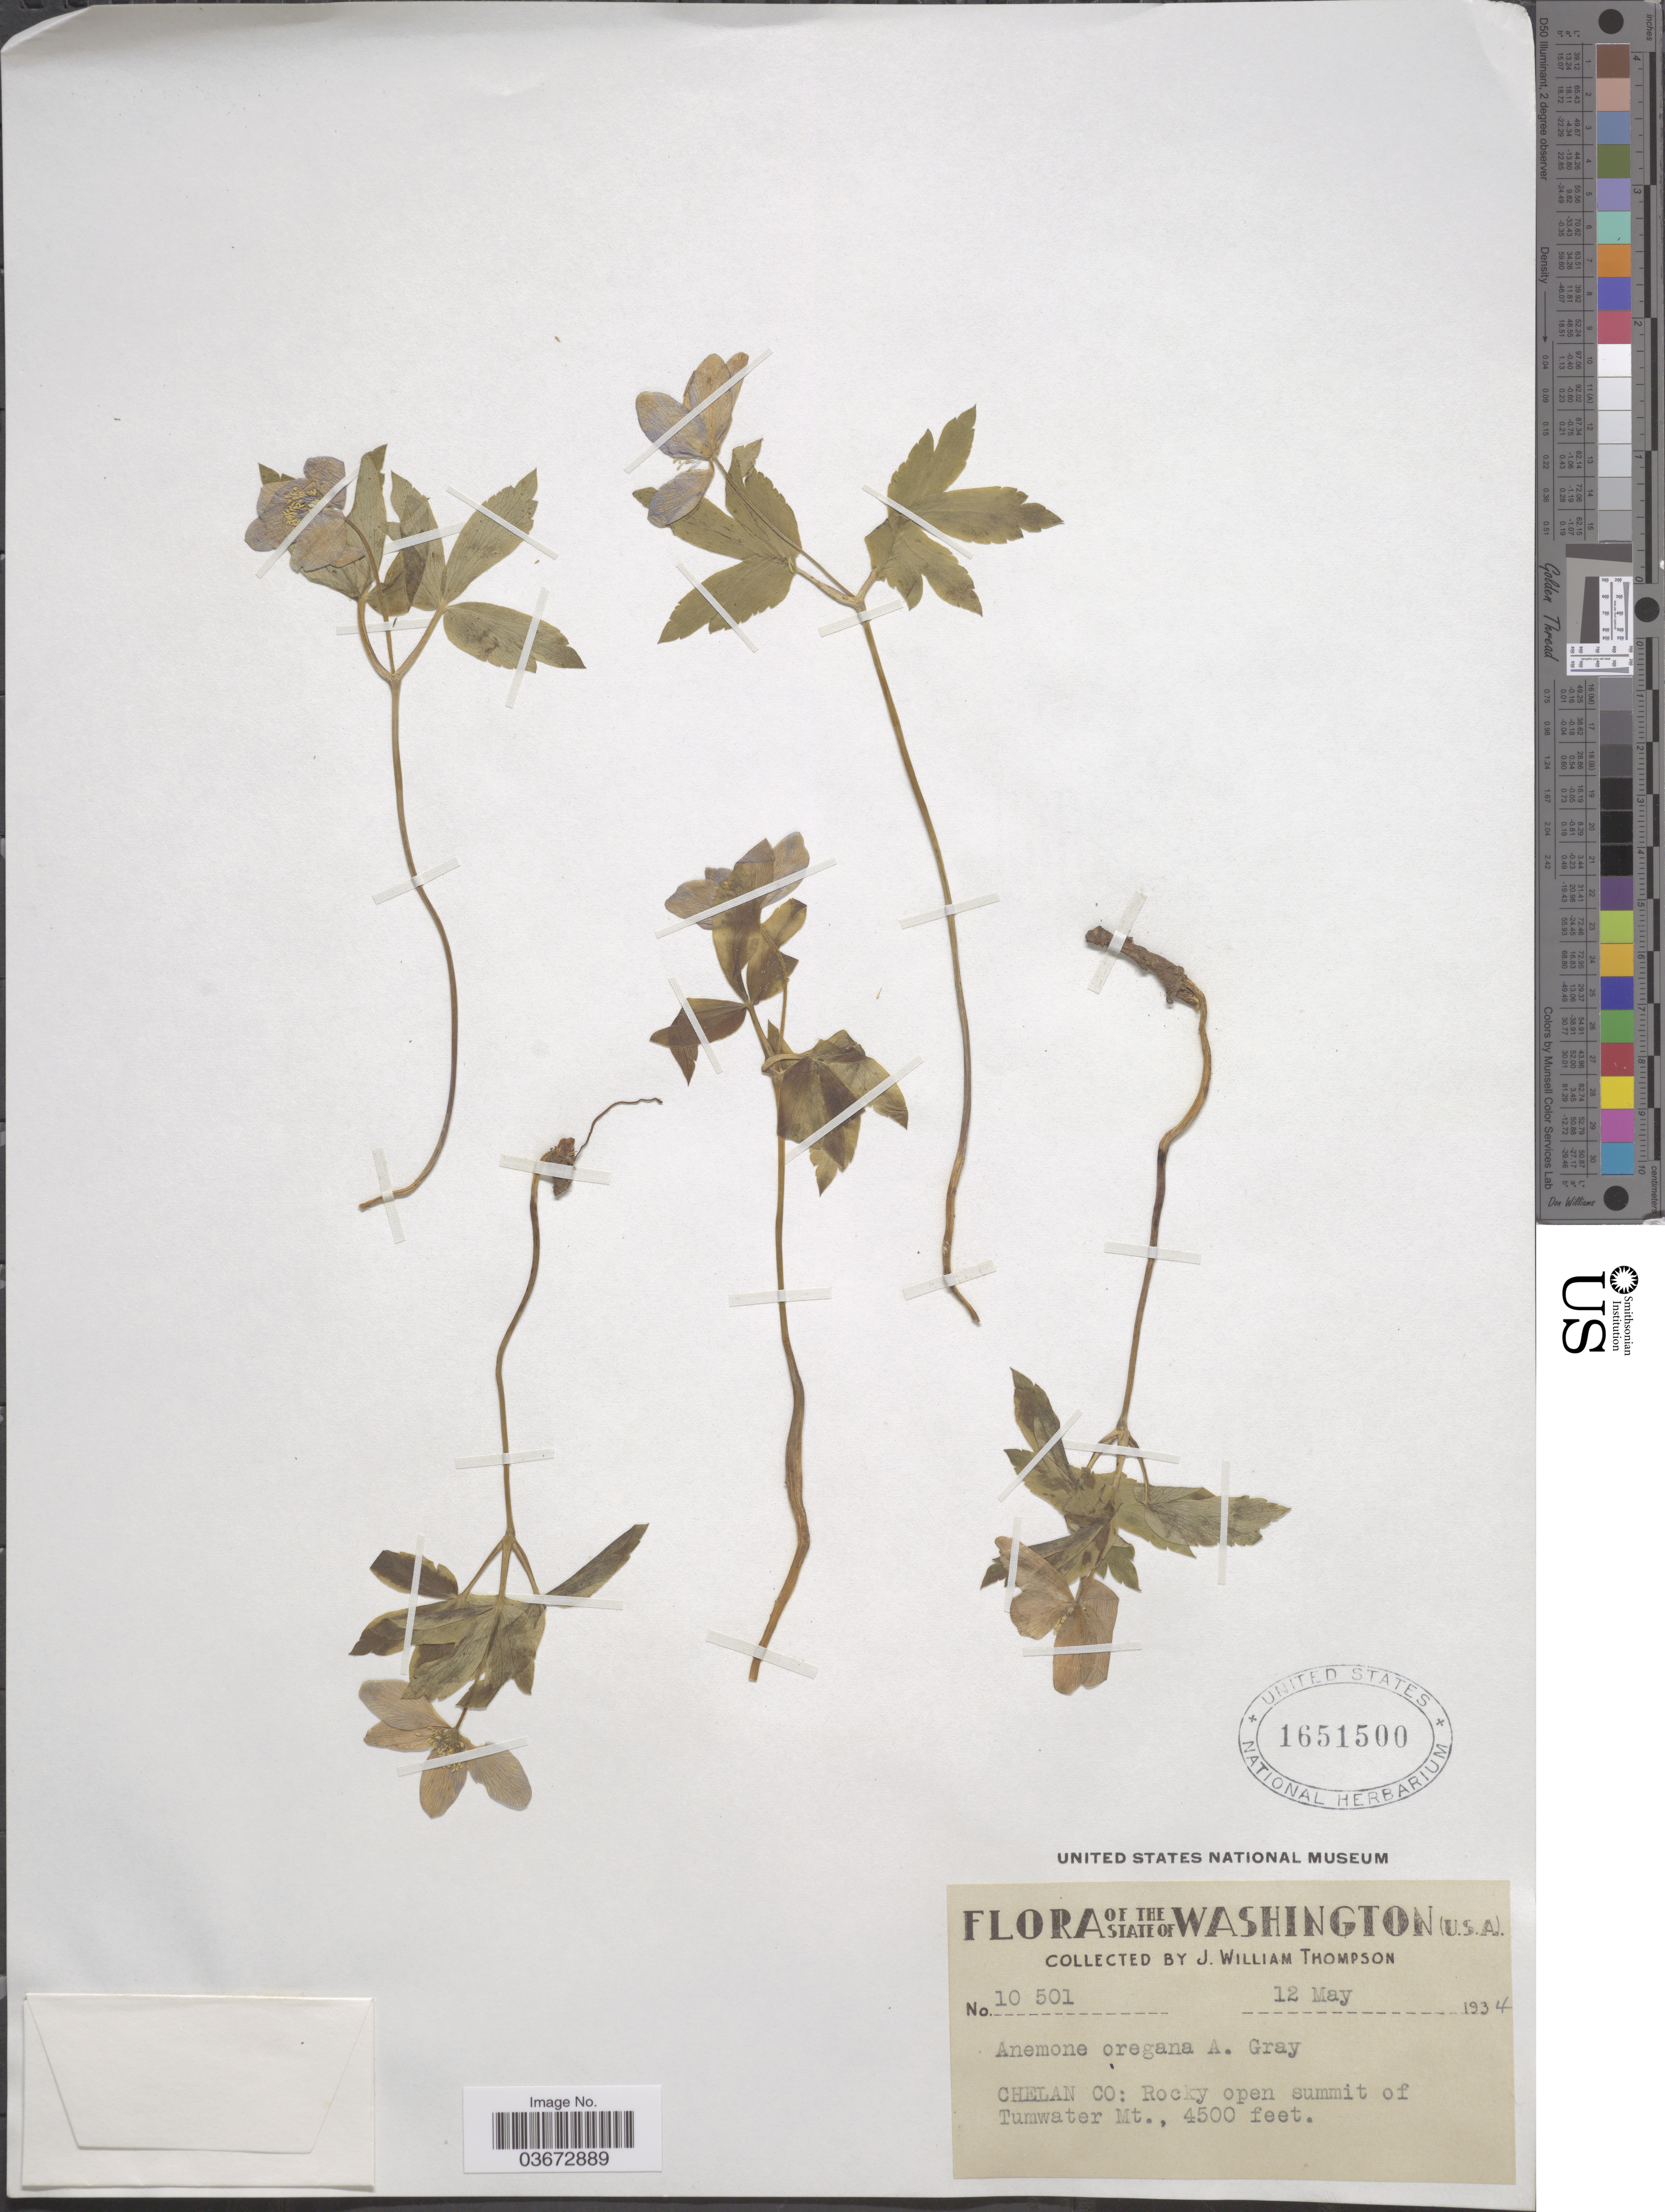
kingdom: Plantae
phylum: Tracheophyta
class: Magnoliopsida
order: Ranunculales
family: Ranunculaceae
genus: Anemone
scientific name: Anemone quinquefolia var. oregana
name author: (A. Gray) B.L. Rob.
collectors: J. W. Thompson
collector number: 10501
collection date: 1934-05-12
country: United States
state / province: Washington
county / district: Chelan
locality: Chelan Co: Rocky open summit of Tumwater Mt.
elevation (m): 1372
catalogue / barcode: US 1651500